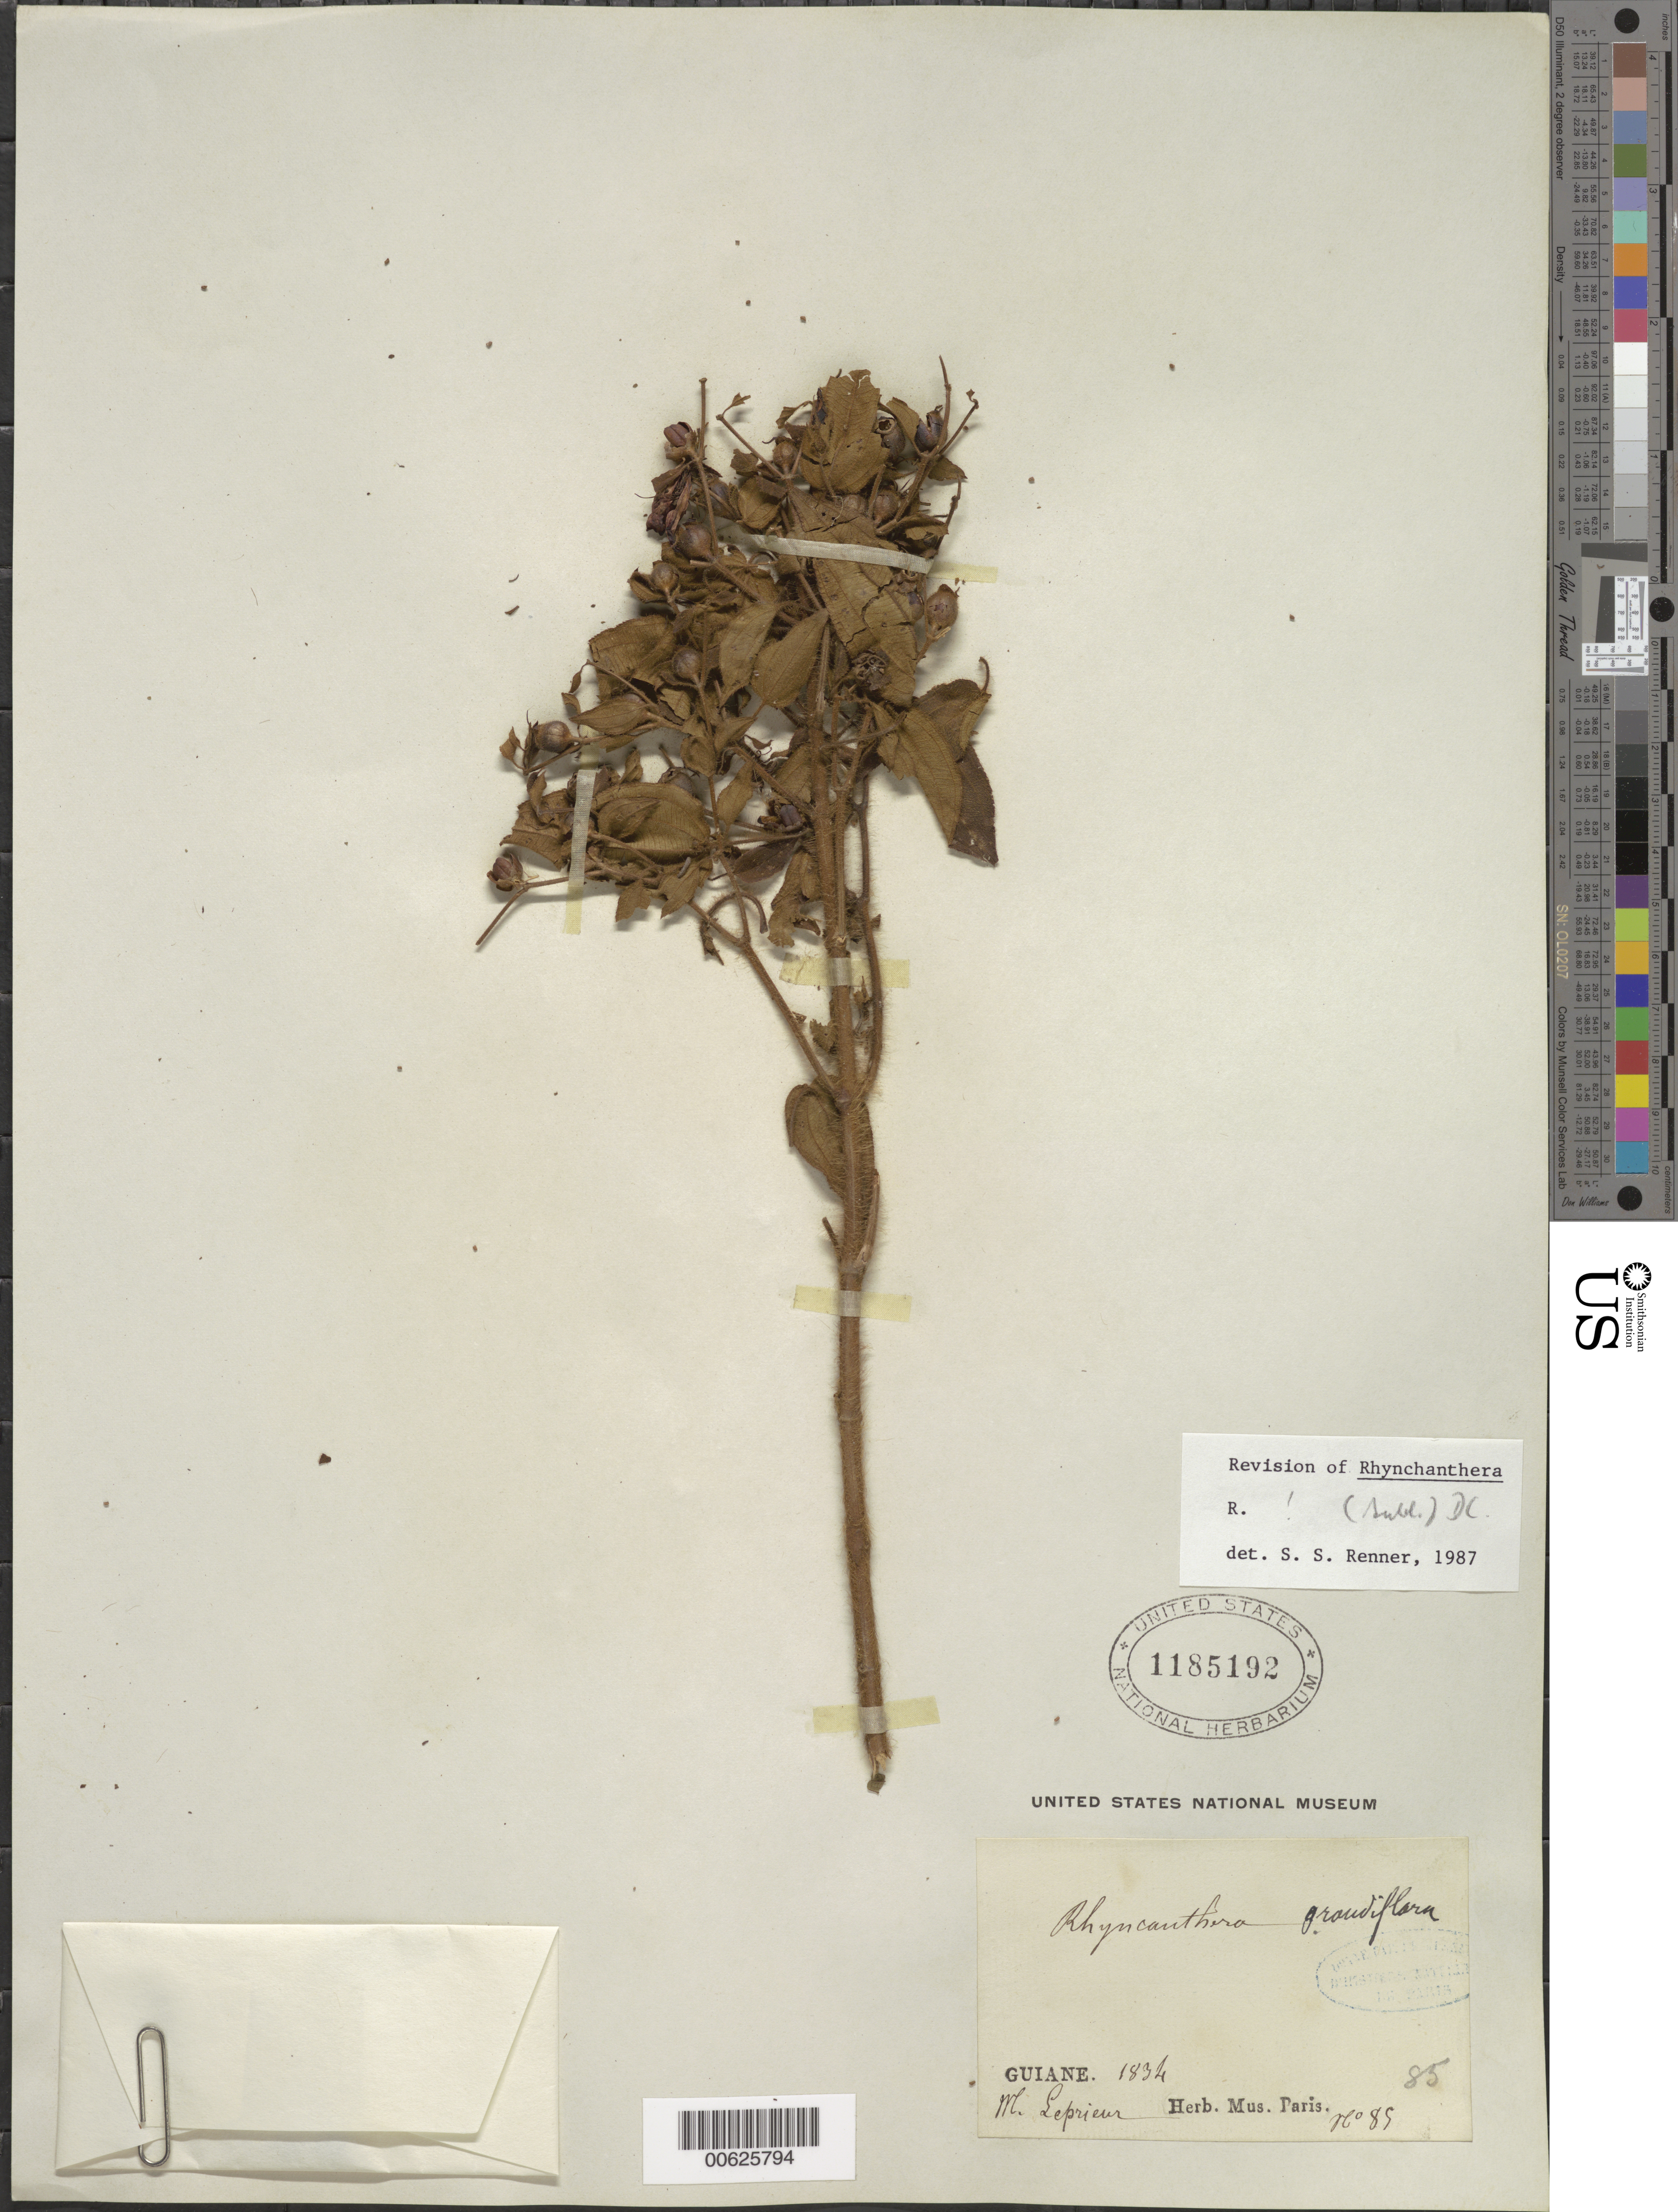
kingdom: Plantae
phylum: Tracheophyta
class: Magnoliopsida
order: Myrtales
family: Melastomataceae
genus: Rhynchanthera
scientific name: Rhynchanthera grandiflora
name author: (Aubl.) DC.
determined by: Renner, S. S.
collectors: F. M. R. Leprieur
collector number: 85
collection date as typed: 1834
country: French Guiana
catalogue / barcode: US 1185192